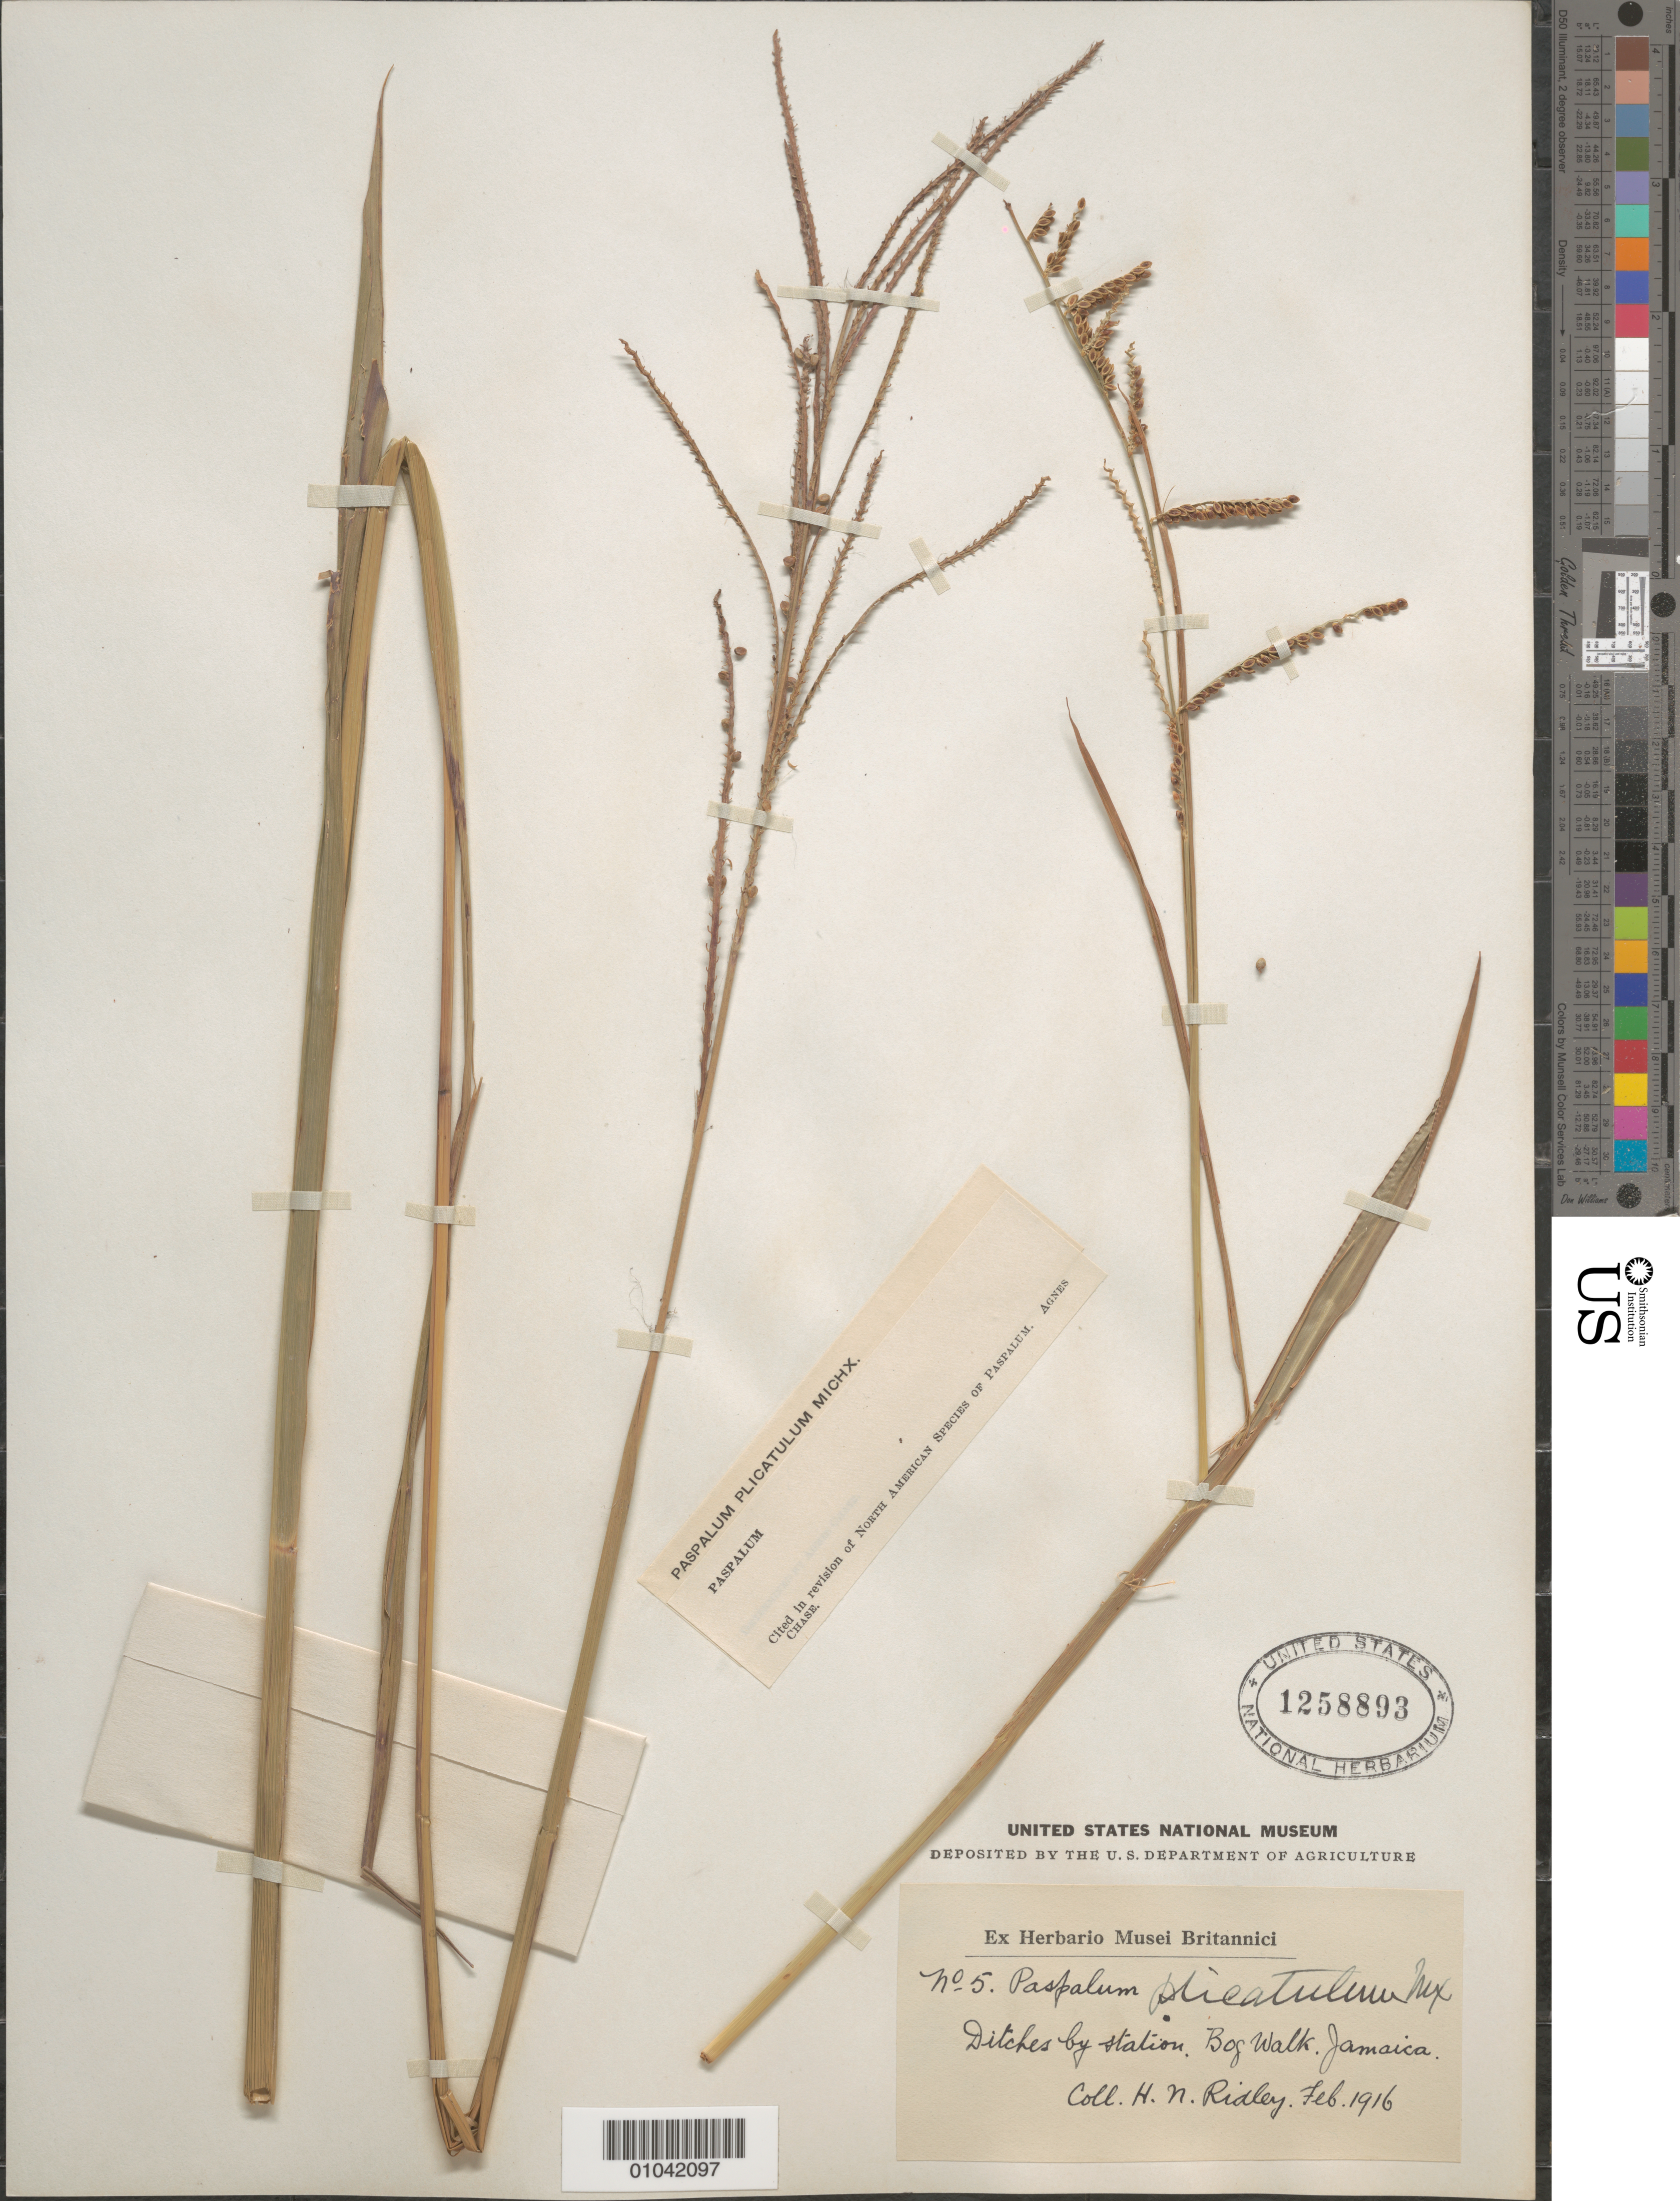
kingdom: Plantae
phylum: Tracheophyta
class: Liliopsida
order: Poales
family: Poaceae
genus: Paspalum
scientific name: Paspalum plicatulum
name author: Michx.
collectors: H. N. Ridley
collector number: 5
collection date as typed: Feb 1916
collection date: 1916-02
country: Jamaica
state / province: Saint Catherine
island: Jamaica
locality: Bog Walk, ditches by station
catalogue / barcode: US 1258893